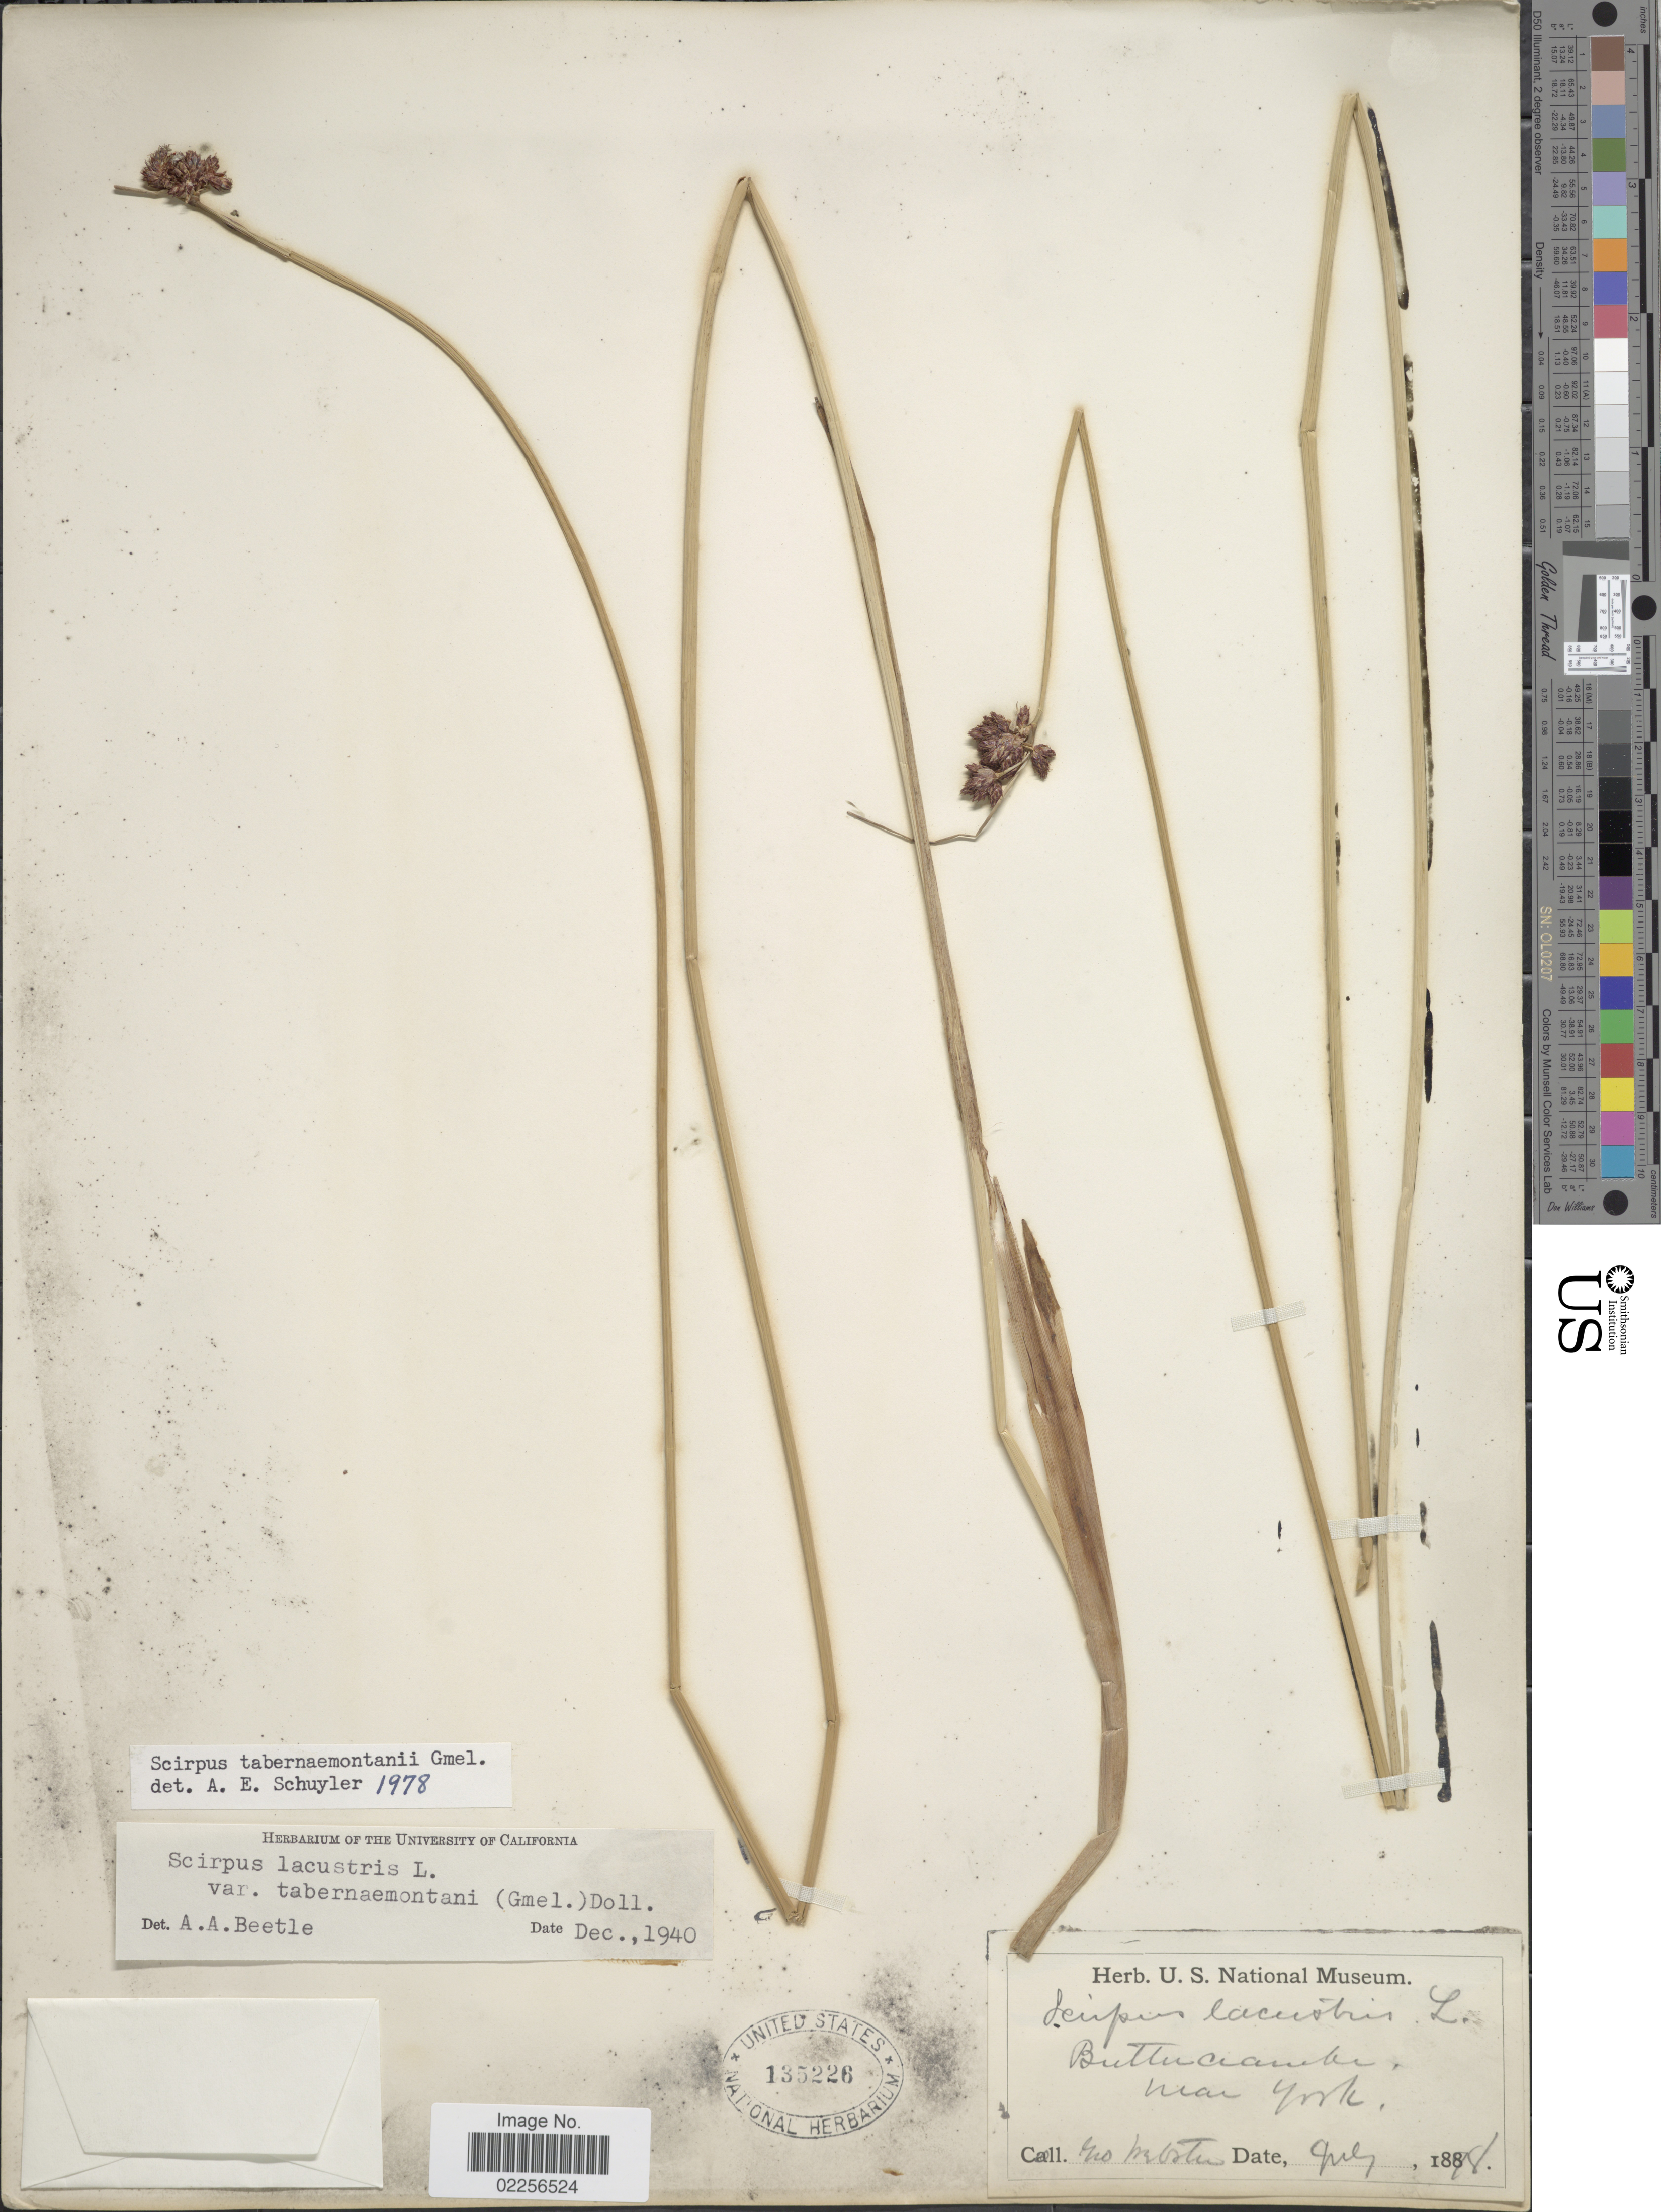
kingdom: Plantae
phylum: Tracheophyta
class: Liliopsida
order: Poales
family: Cyperaceae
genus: Schoenoplectus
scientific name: Schoenoplectus tabernaemontani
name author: (C.C. Gmel.) Palla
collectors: G. Moster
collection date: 1878-07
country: United Kingdom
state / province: England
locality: Buttuciambe [interpreted], near York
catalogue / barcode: US 135226